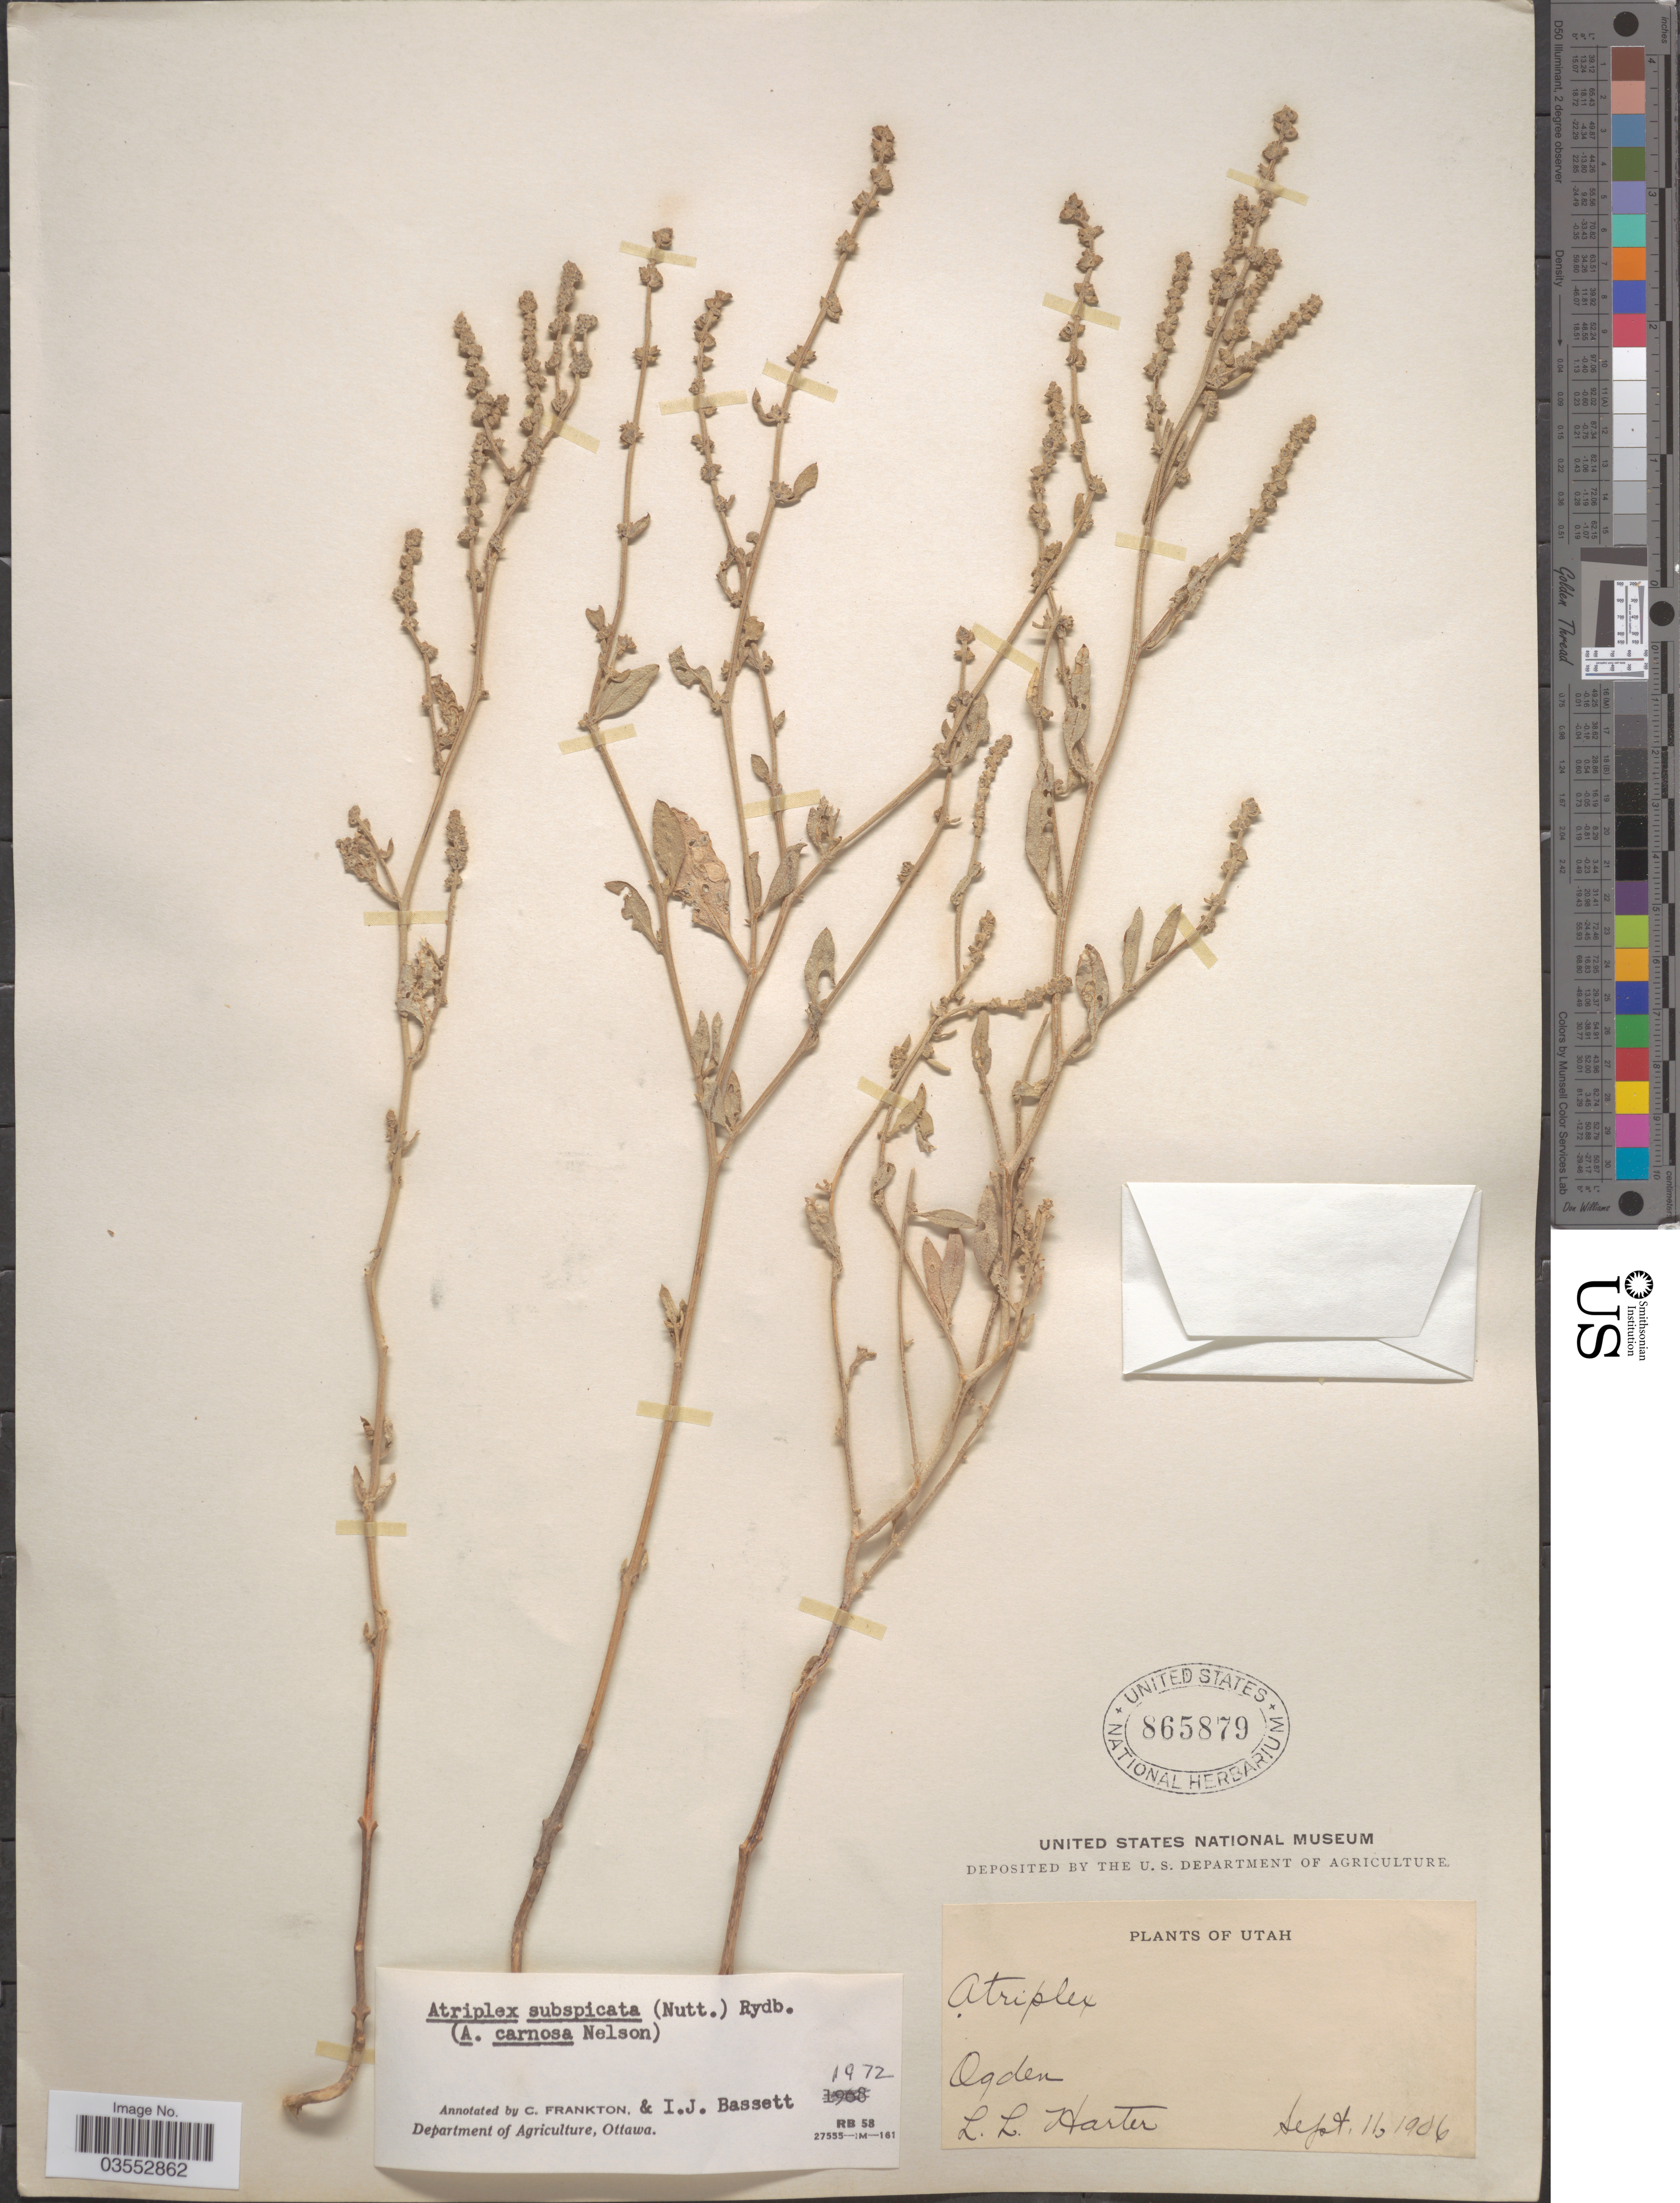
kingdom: Plantae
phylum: Tracheophyta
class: Magnoliopsida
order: Caryophyllales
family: Amaranthaceae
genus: Atriplex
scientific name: Atriplex subspicata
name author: (Nutt.) Rydb.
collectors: L. Harter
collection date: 1906-09-11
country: United States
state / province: Utah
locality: Ogden.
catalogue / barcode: US 865879